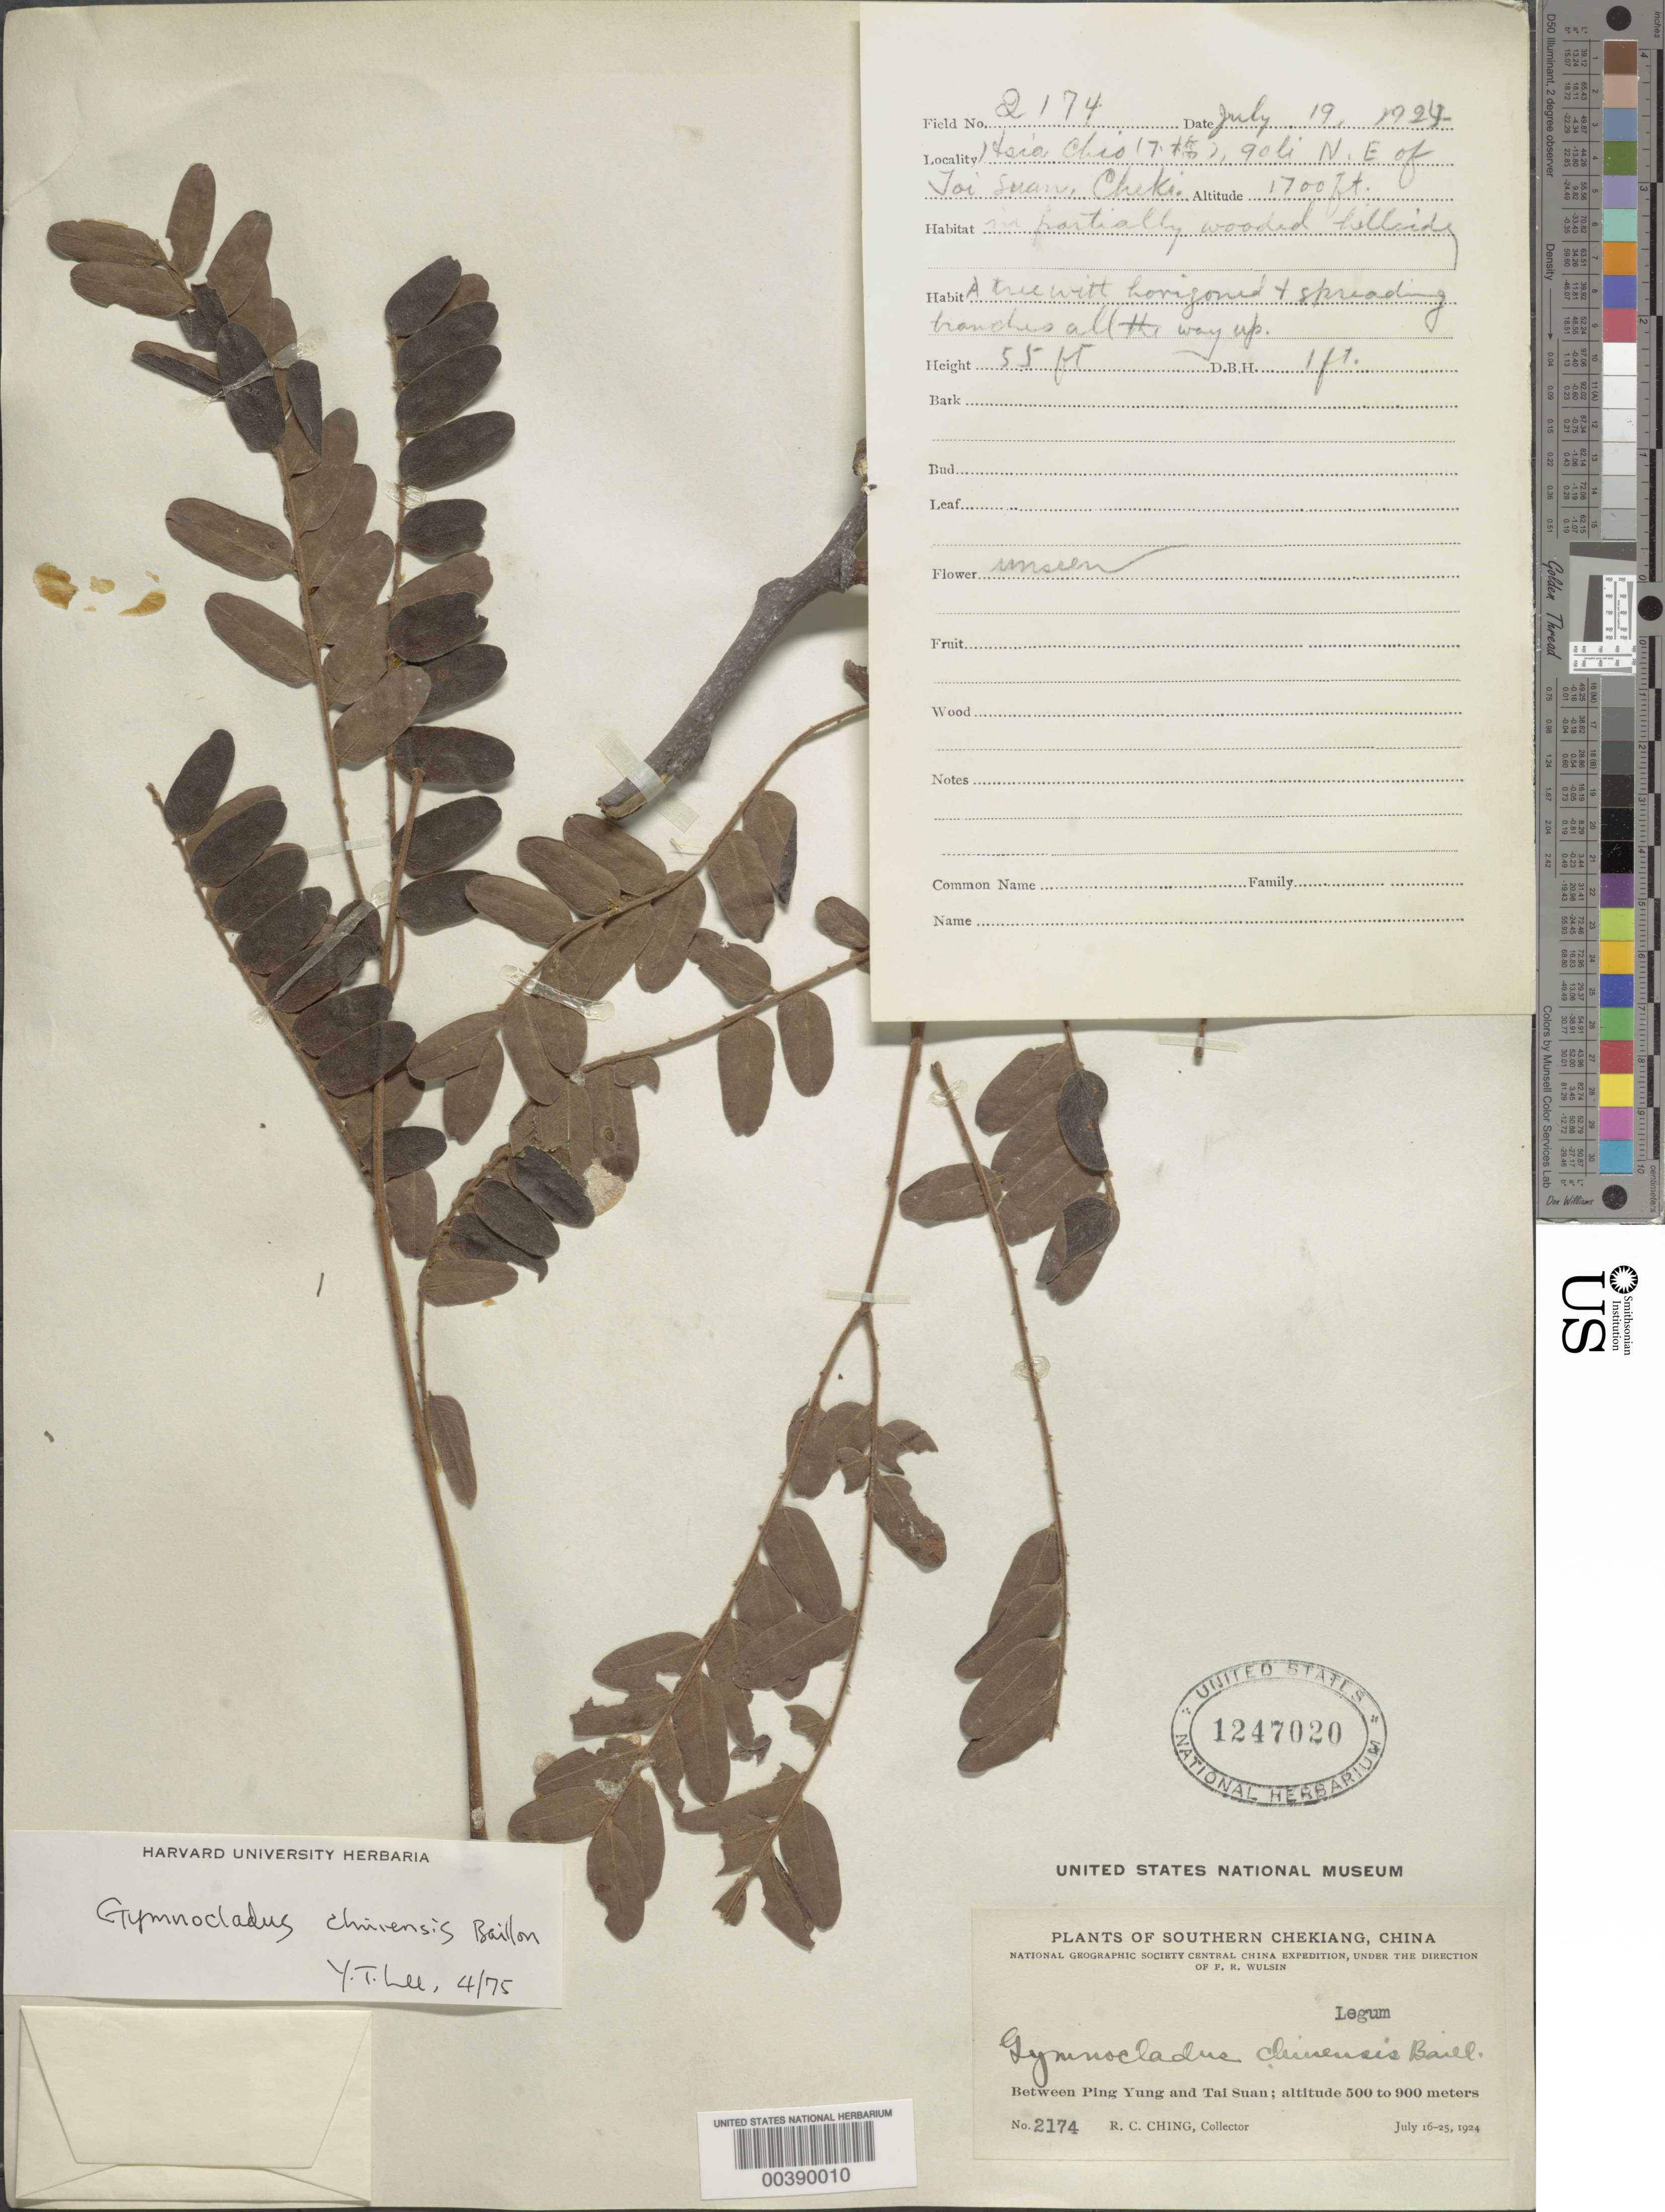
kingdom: Plantae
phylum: Tracheophyta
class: Magnoliopsida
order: Fabales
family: Fabaceae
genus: Gymnocladus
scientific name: Gymnocladus chinensis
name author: Baill.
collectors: R. C. Ching & C. Hsio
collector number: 2174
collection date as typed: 16 Jul 1924 to 25 Jul 1924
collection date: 1924-07-16/1924-07-25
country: China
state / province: Zhejiang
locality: Hsio, chio, 60 li ne of tai wuan, cheki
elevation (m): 500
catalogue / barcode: US 1247020